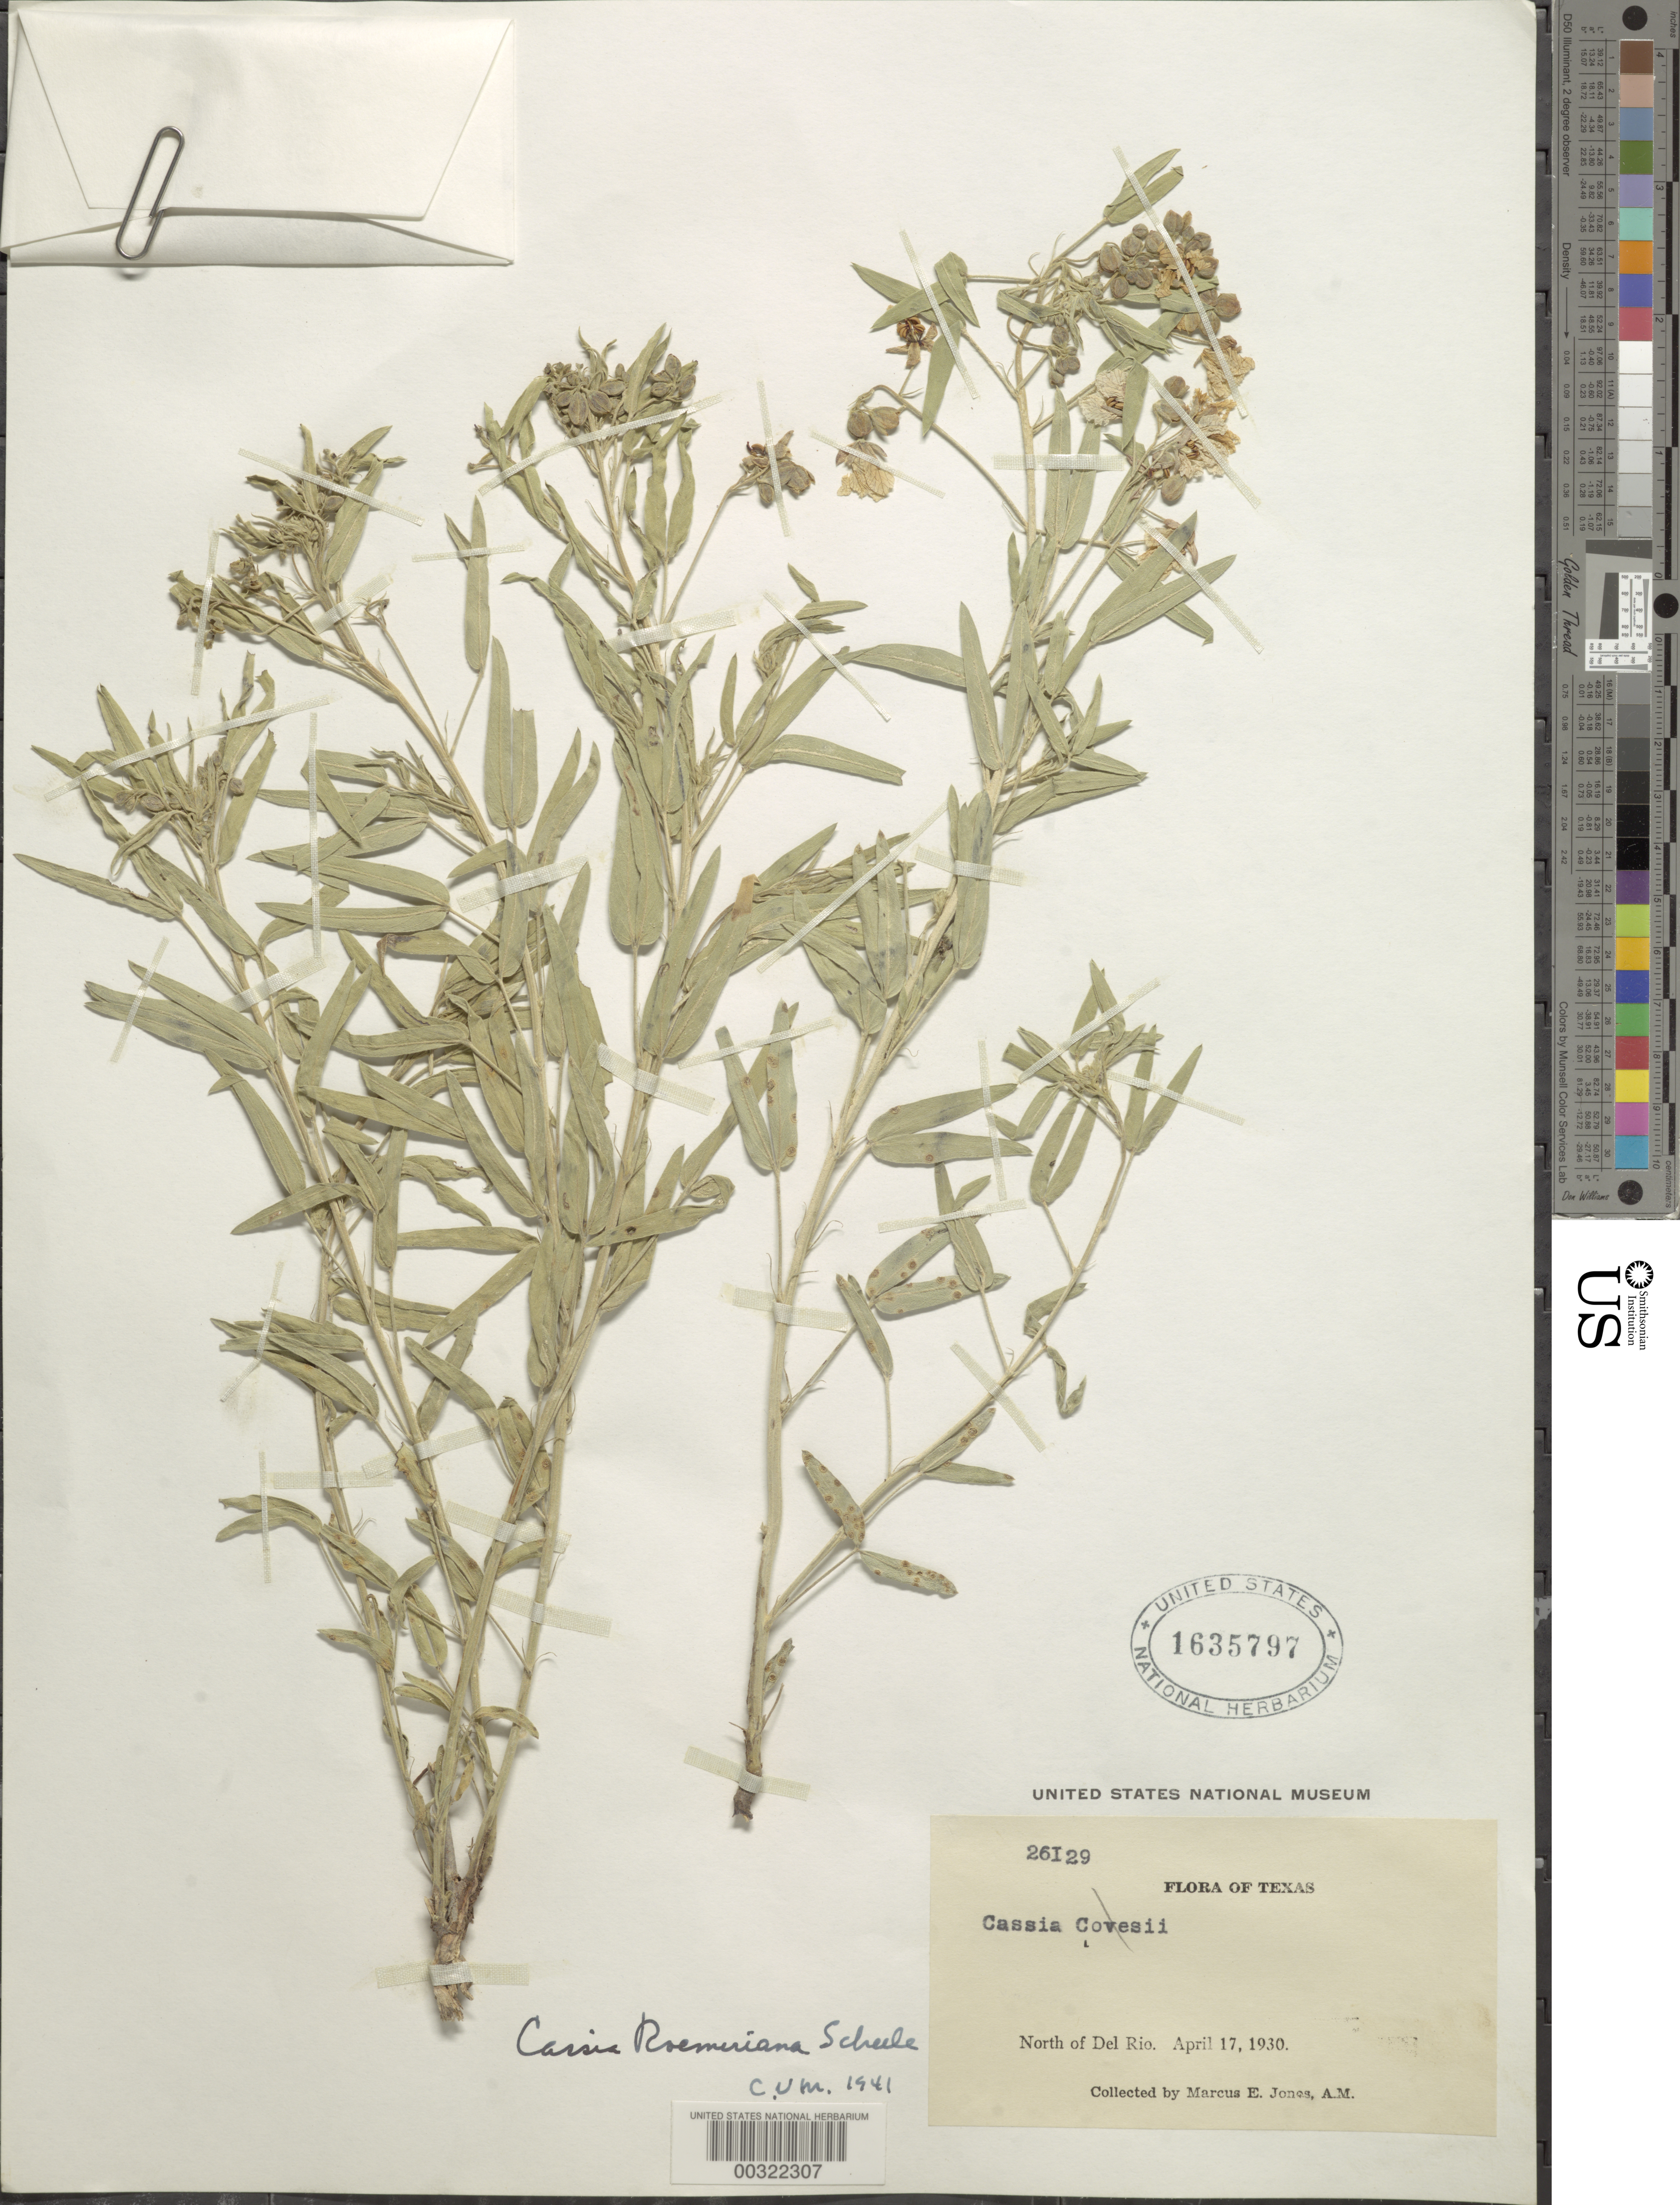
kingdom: Plantae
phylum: Tracheophyta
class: Magnoliopsida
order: Fabales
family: Fabaceae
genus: Senna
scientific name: Senna roemeriana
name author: (Scheele) H.S. Irwin & Barneby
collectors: M. E. Jones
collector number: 26129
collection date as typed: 17 Apr 1930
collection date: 1930-04-17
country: United States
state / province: Texas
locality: N of del rio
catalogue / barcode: US 1635797